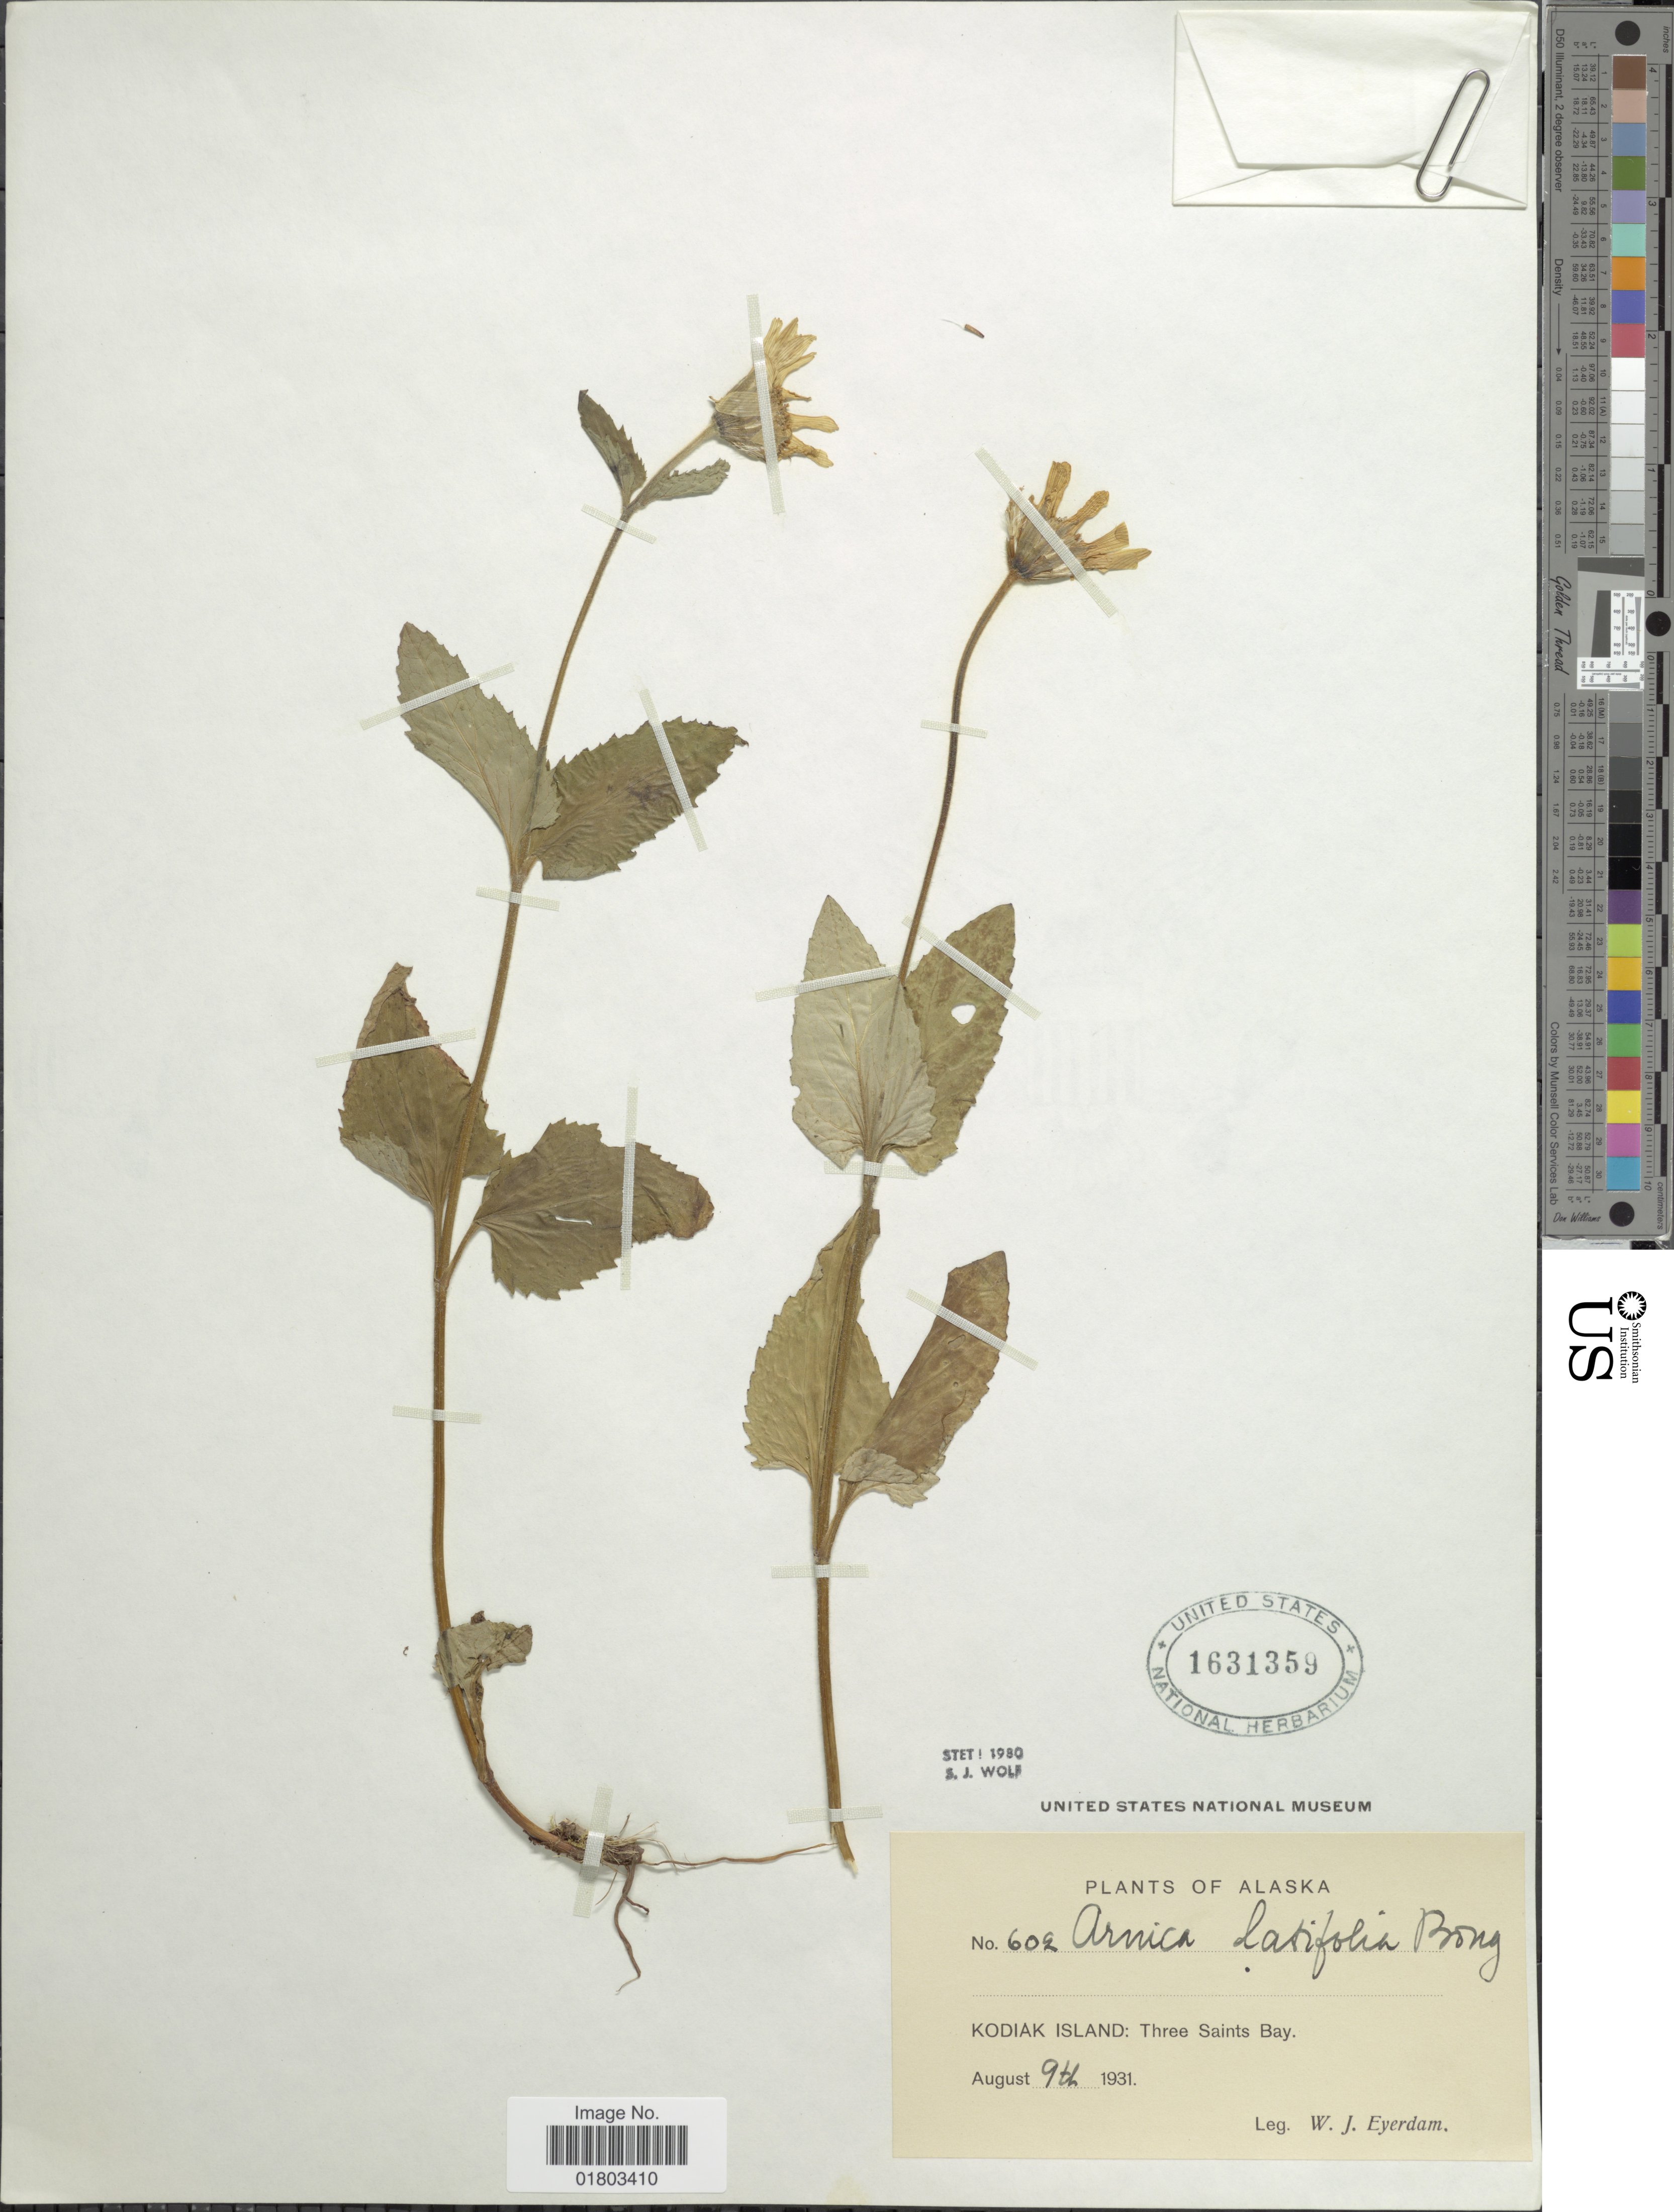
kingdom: Plantae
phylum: Tracheophyta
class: Magnoliopsida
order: Asterales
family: Asteraceae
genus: Arnica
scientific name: Arnica latifolia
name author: Bong.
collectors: W. J. Eyerdam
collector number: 602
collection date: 1931-08-09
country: United States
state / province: Alaska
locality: Kodiak Island: Three Saints Bay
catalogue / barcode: US 1631359